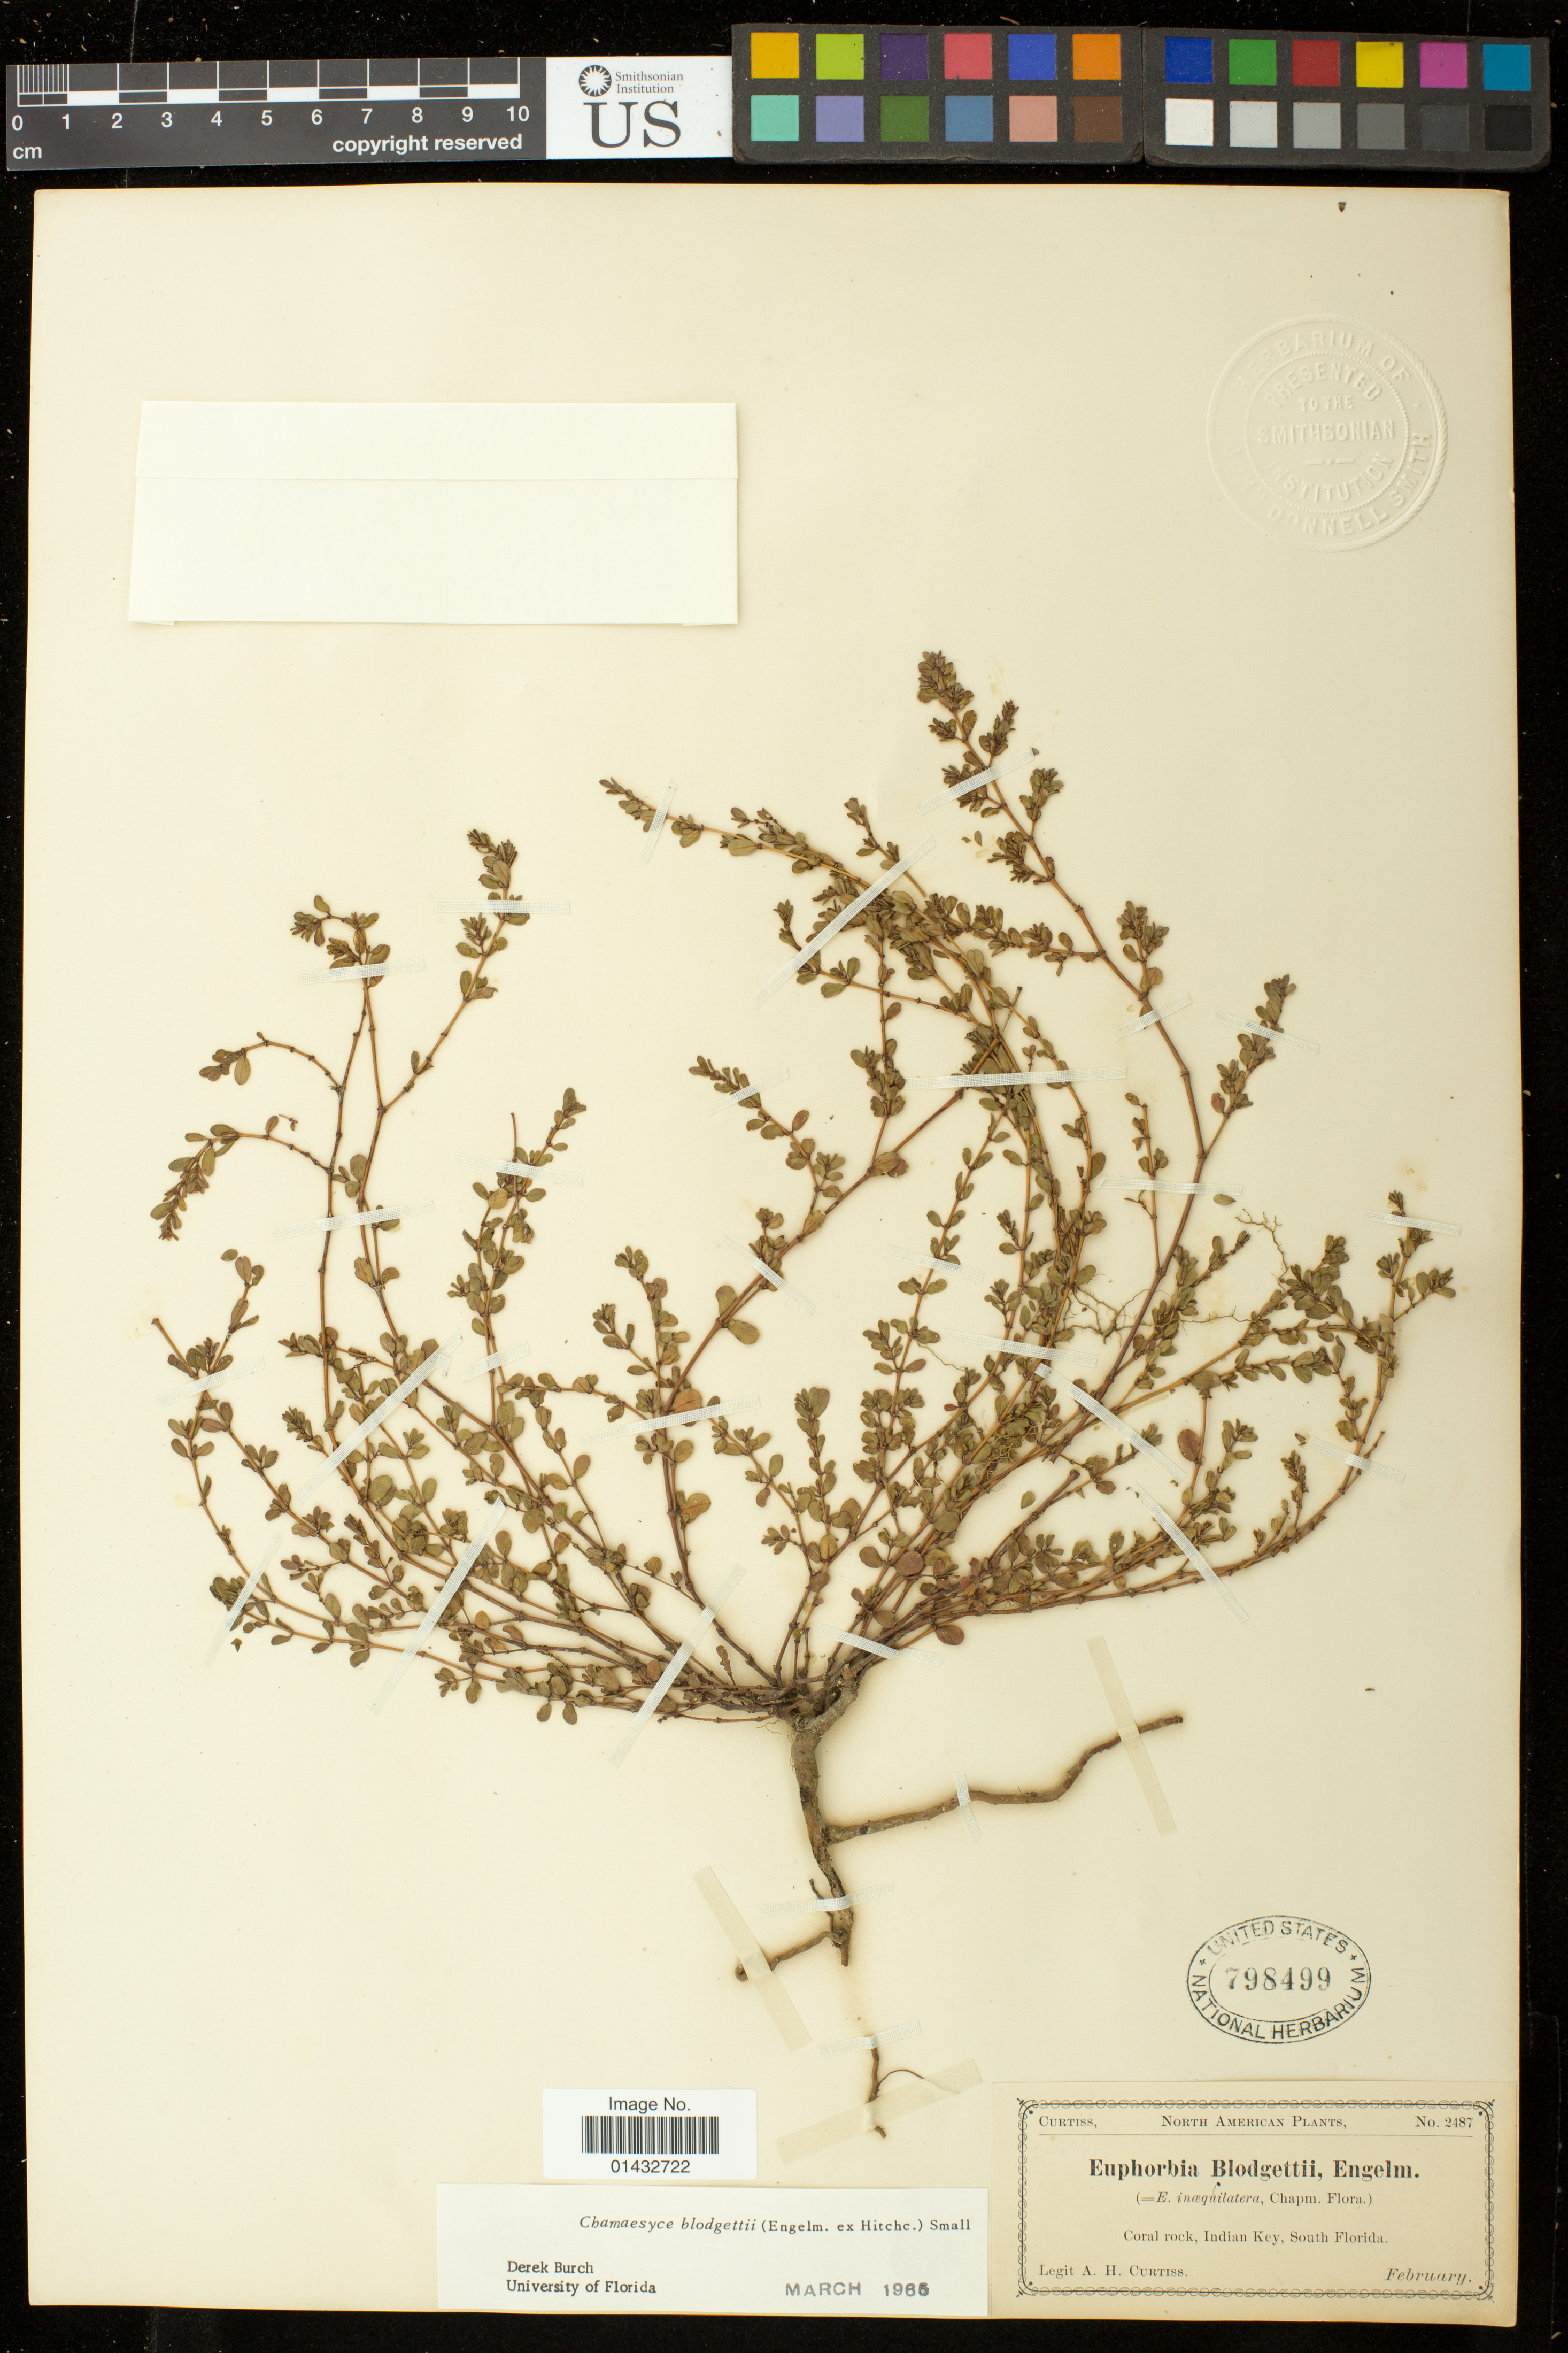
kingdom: Plantae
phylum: Tracheophyta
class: Magnoliopsida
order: Malpighiales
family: Euphorbiaceae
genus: Euphorbia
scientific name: Euphorbia blodgettii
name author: Engelm. ex Hitchc.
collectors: A. H. Curtiss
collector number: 2487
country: United States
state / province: Florida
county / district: Monroe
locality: Coral rock, Indian Key, South Florida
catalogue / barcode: US 798499